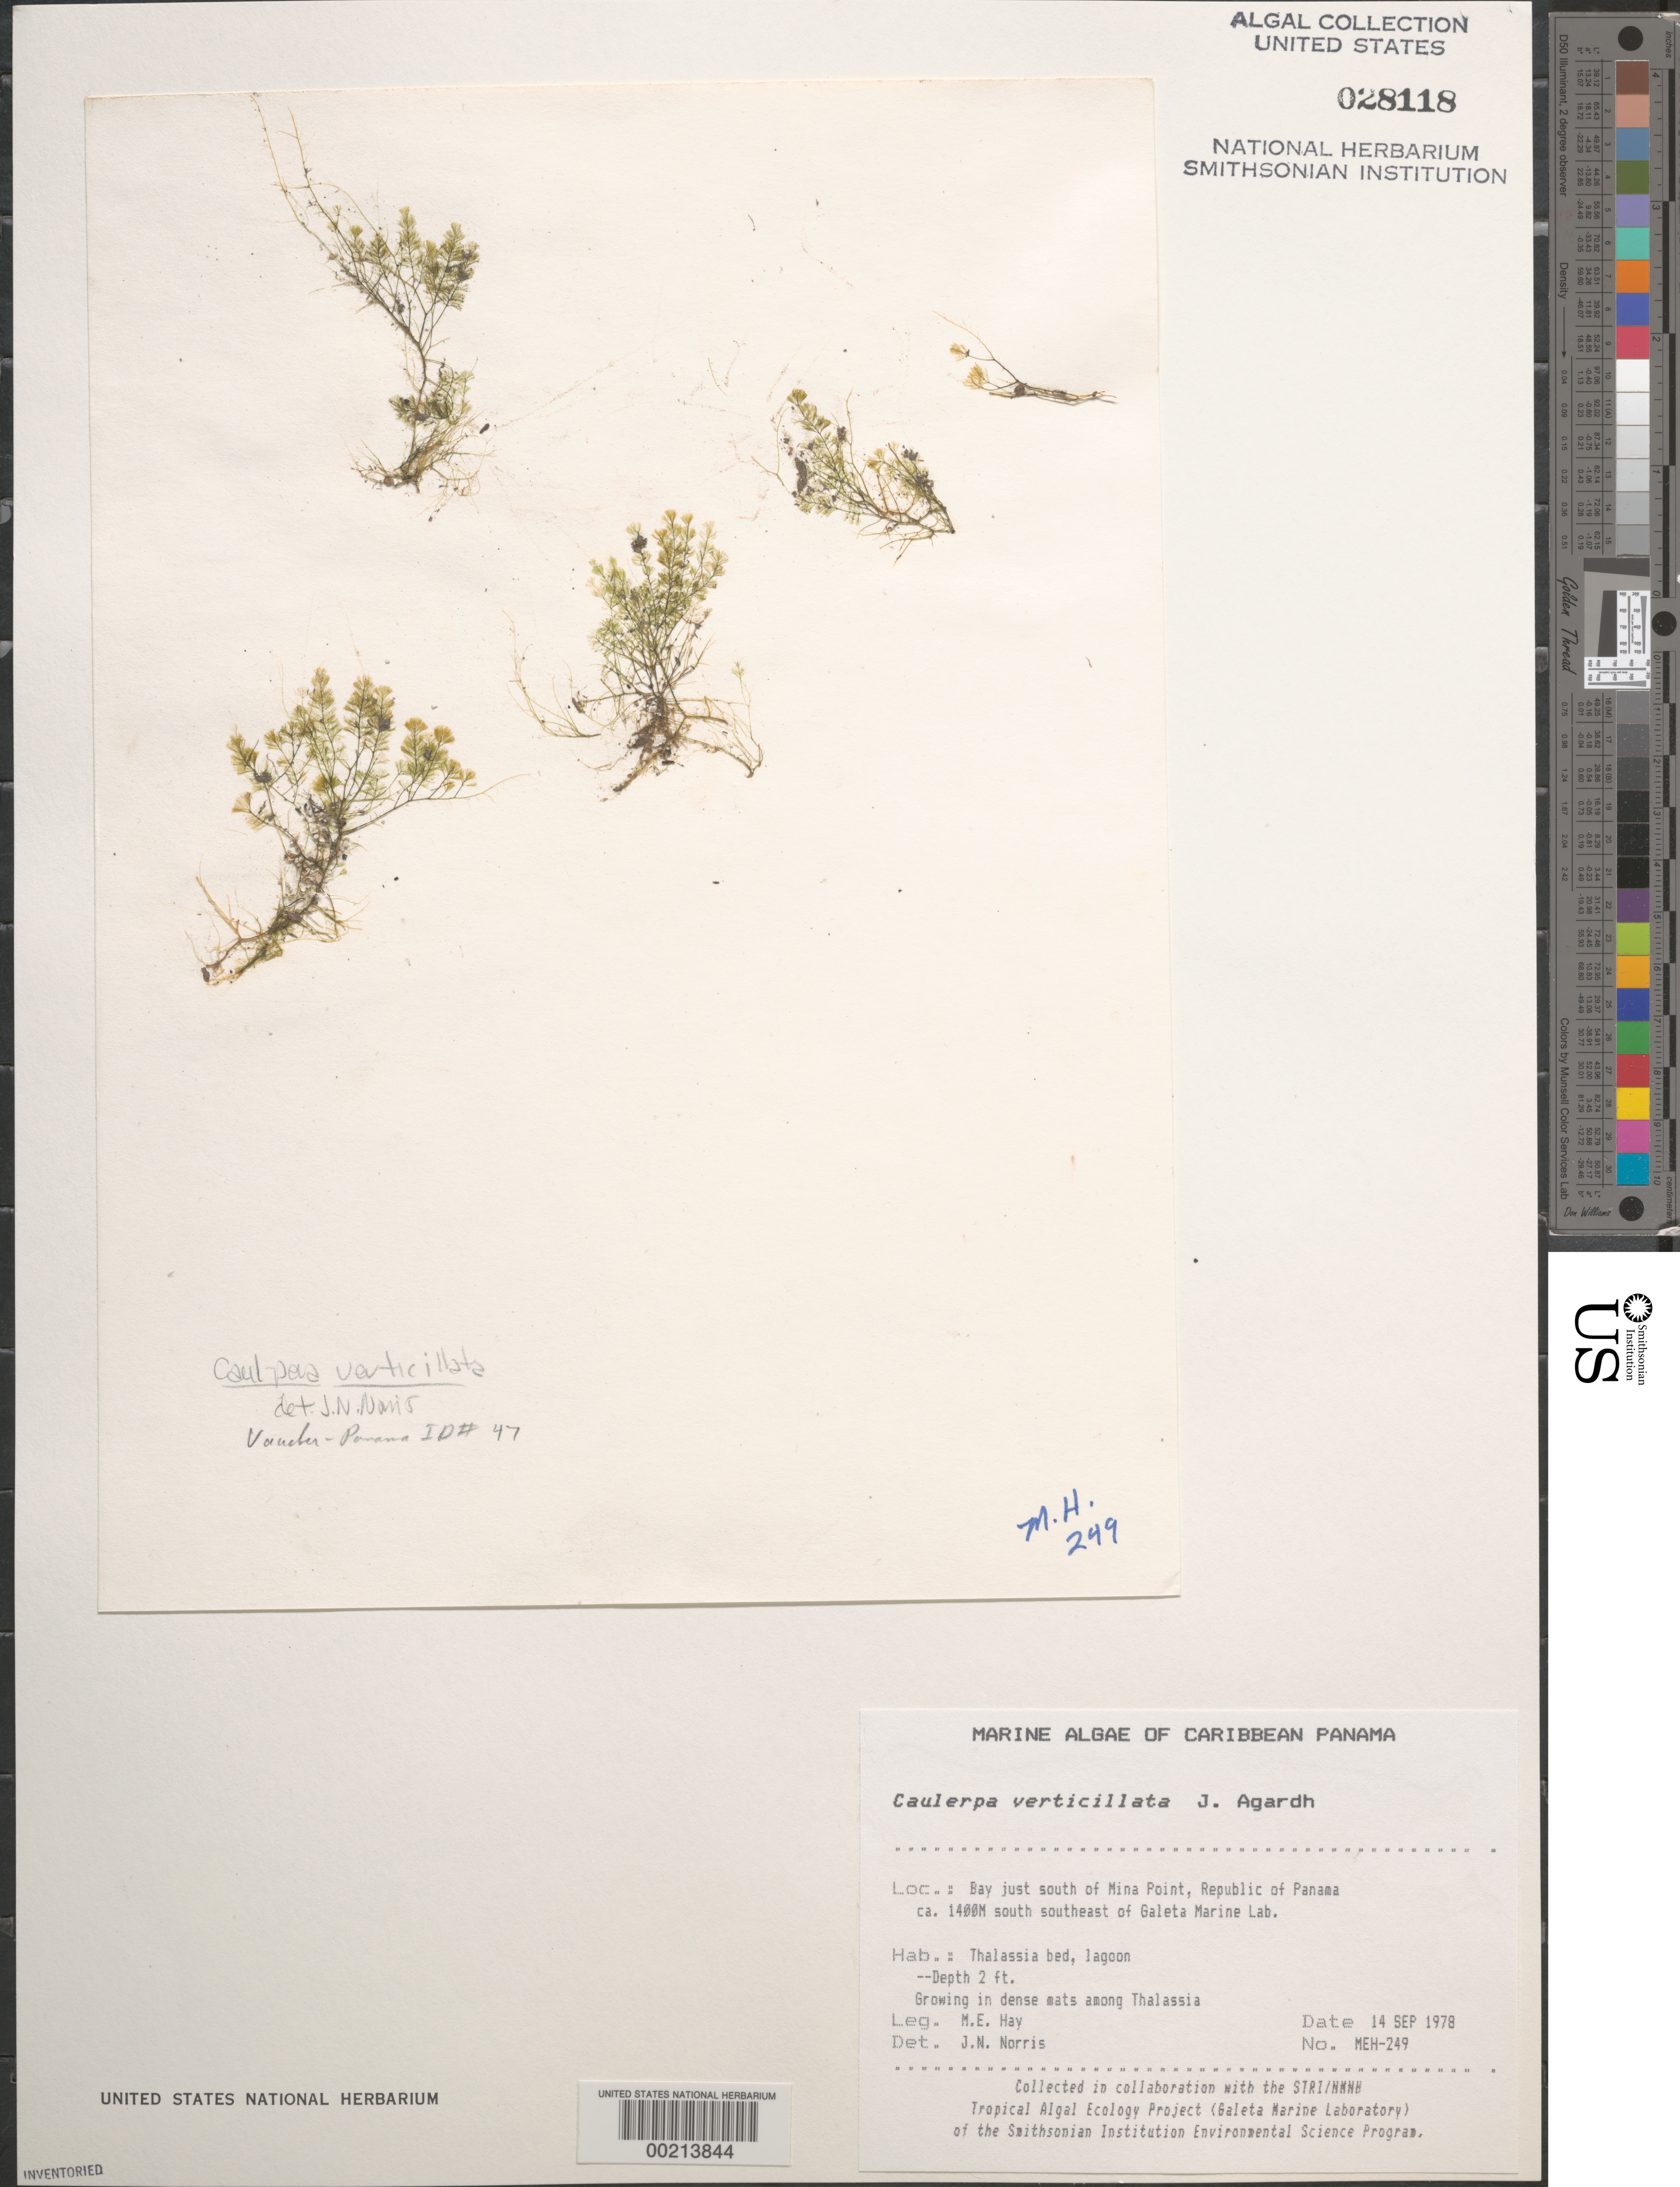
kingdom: Plantae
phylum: Chlorophyta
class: Ulvophyceae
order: Bryopsidales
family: Caulerpaceae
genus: Caulerpa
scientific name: Caulerpa verticillata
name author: J. Agardh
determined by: Norris, James N.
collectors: M. E. Hay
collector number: MEH-249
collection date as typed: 14 Sep 1978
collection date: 1978-09-14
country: Panama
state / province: Colón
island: Galeta Island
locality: Bay just south of Mina Point near Galeta Marine Laboratory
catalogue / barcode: US 28118